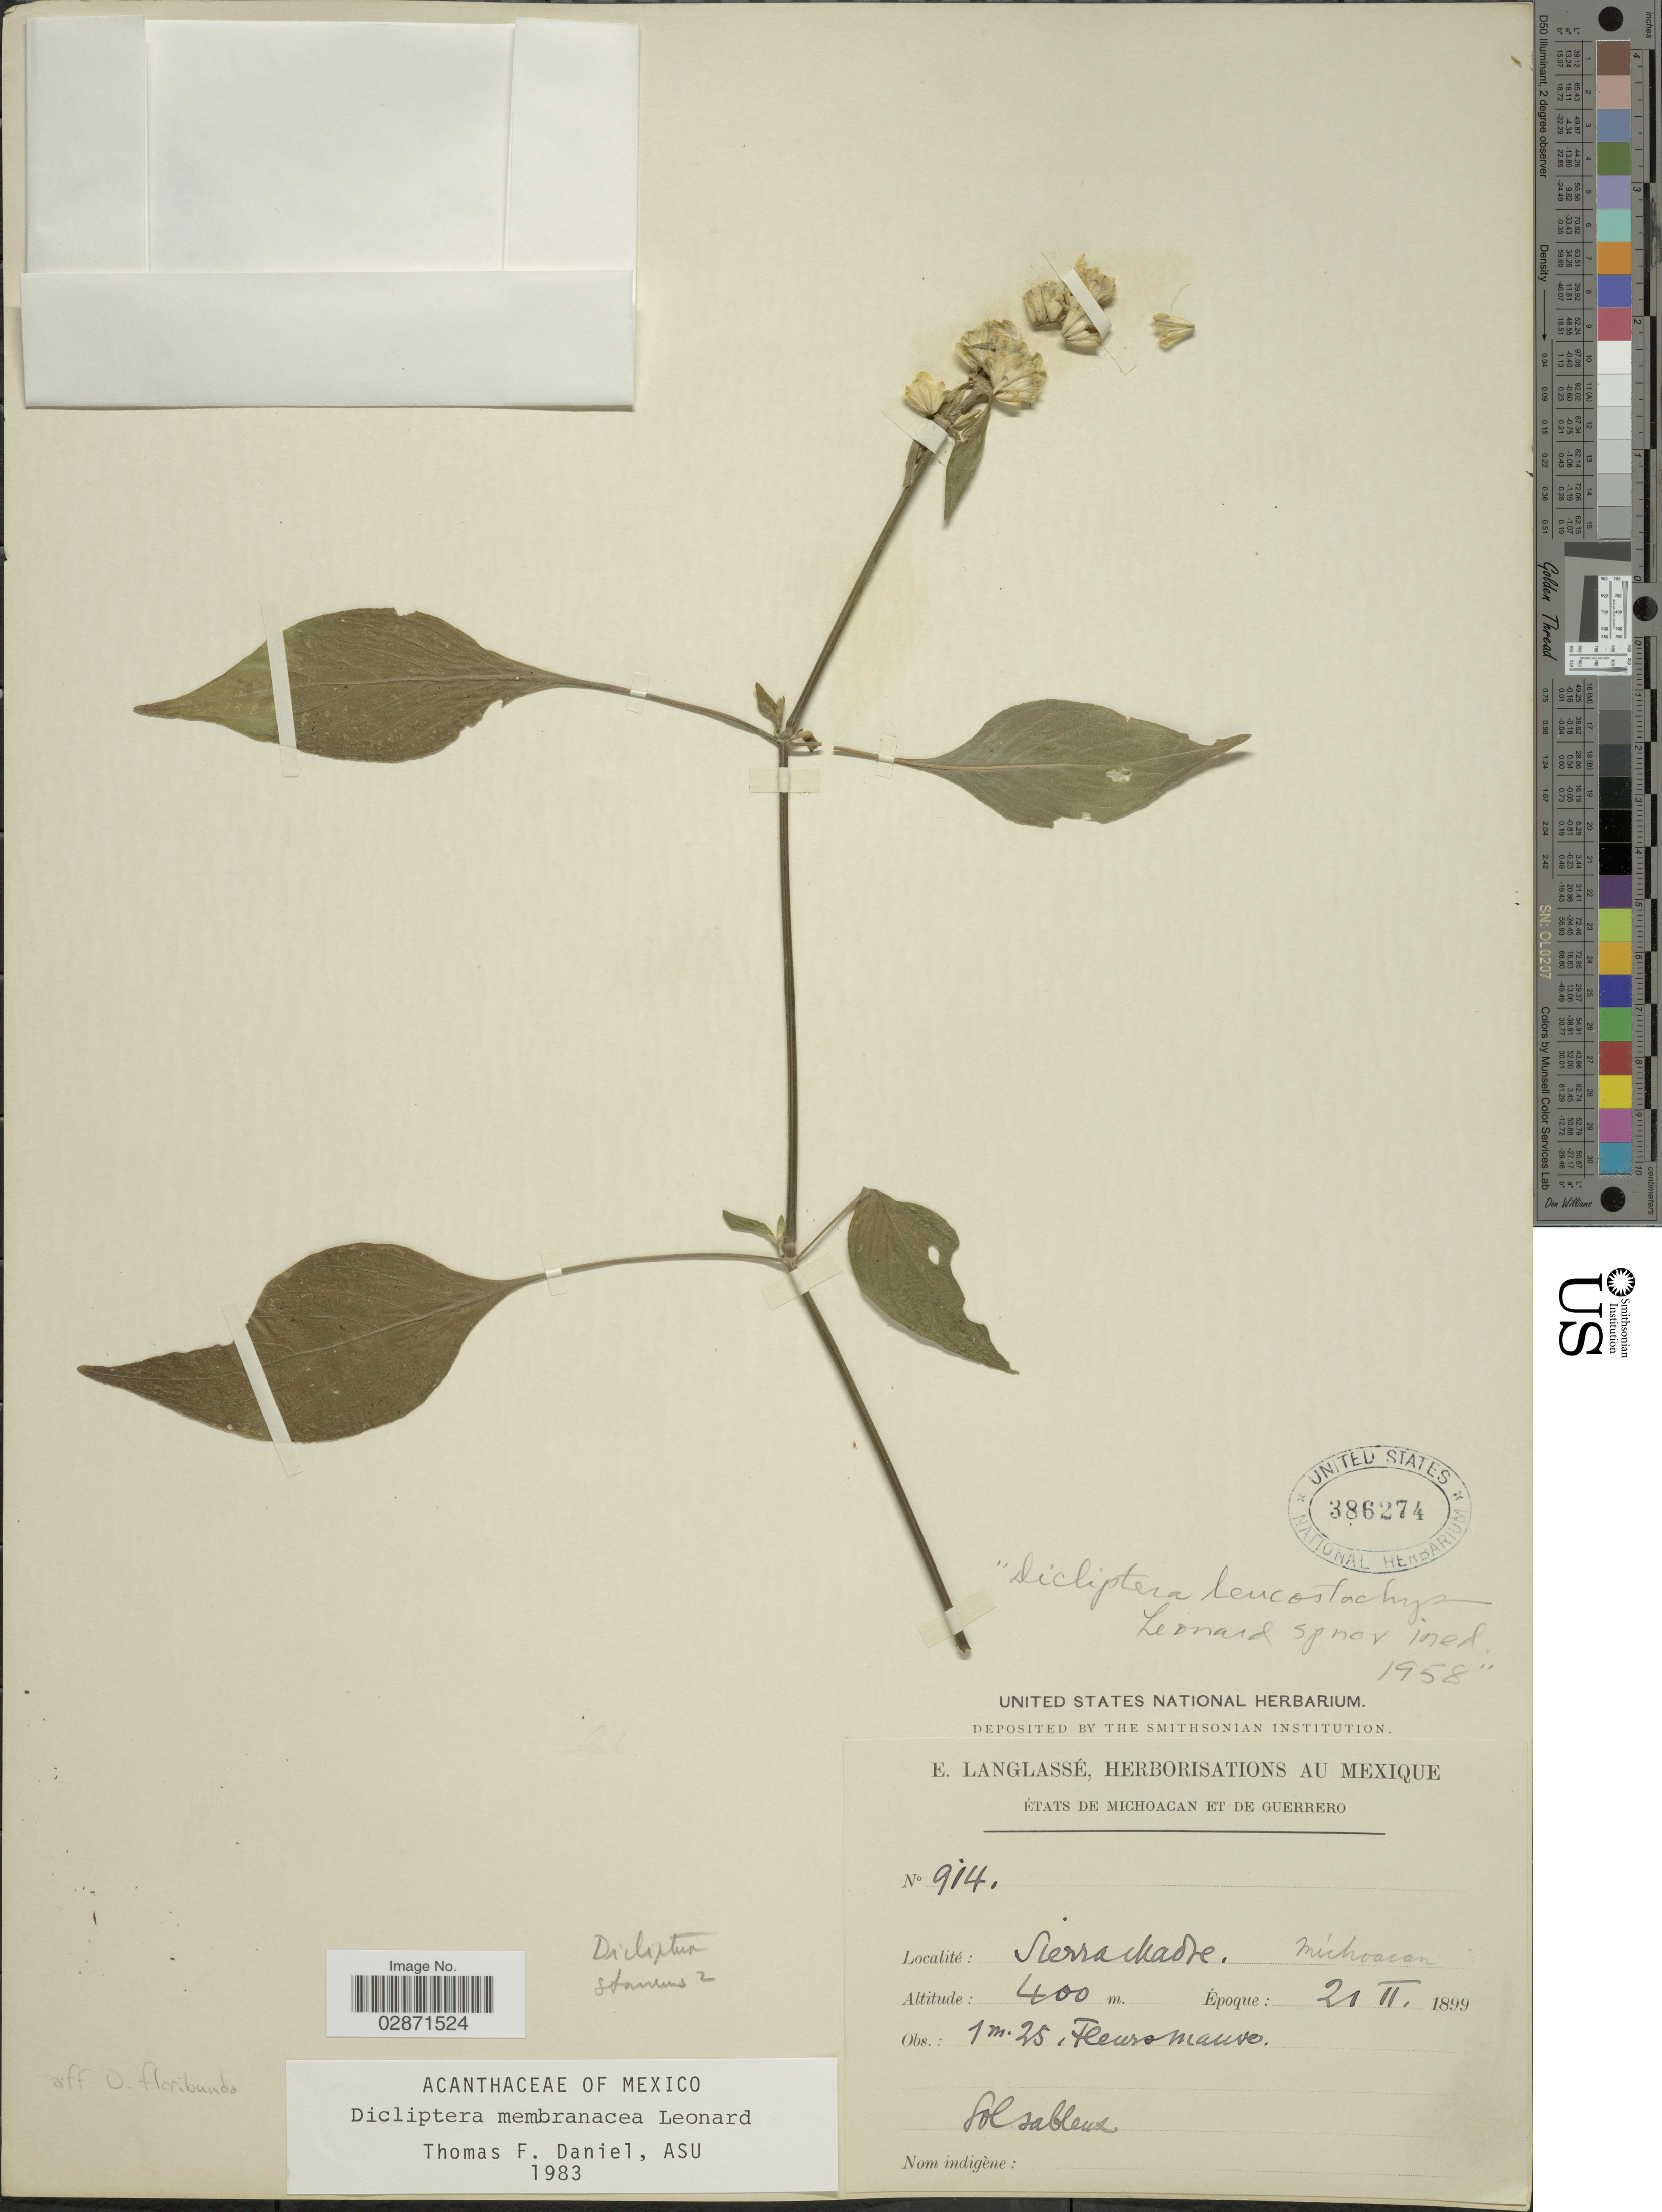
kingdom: Plantae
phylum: Tracheophyta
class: Magnoliopsida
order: Lamiales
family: Acanthaceae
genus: Dicliptera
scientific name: Dicliptera membranacea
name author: Leonard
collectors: E. Langlassé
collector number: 914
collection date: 1899-02-21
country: Mexico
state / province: Michoacán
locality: Sierra Madre.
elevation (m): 400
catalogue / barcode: US 386274